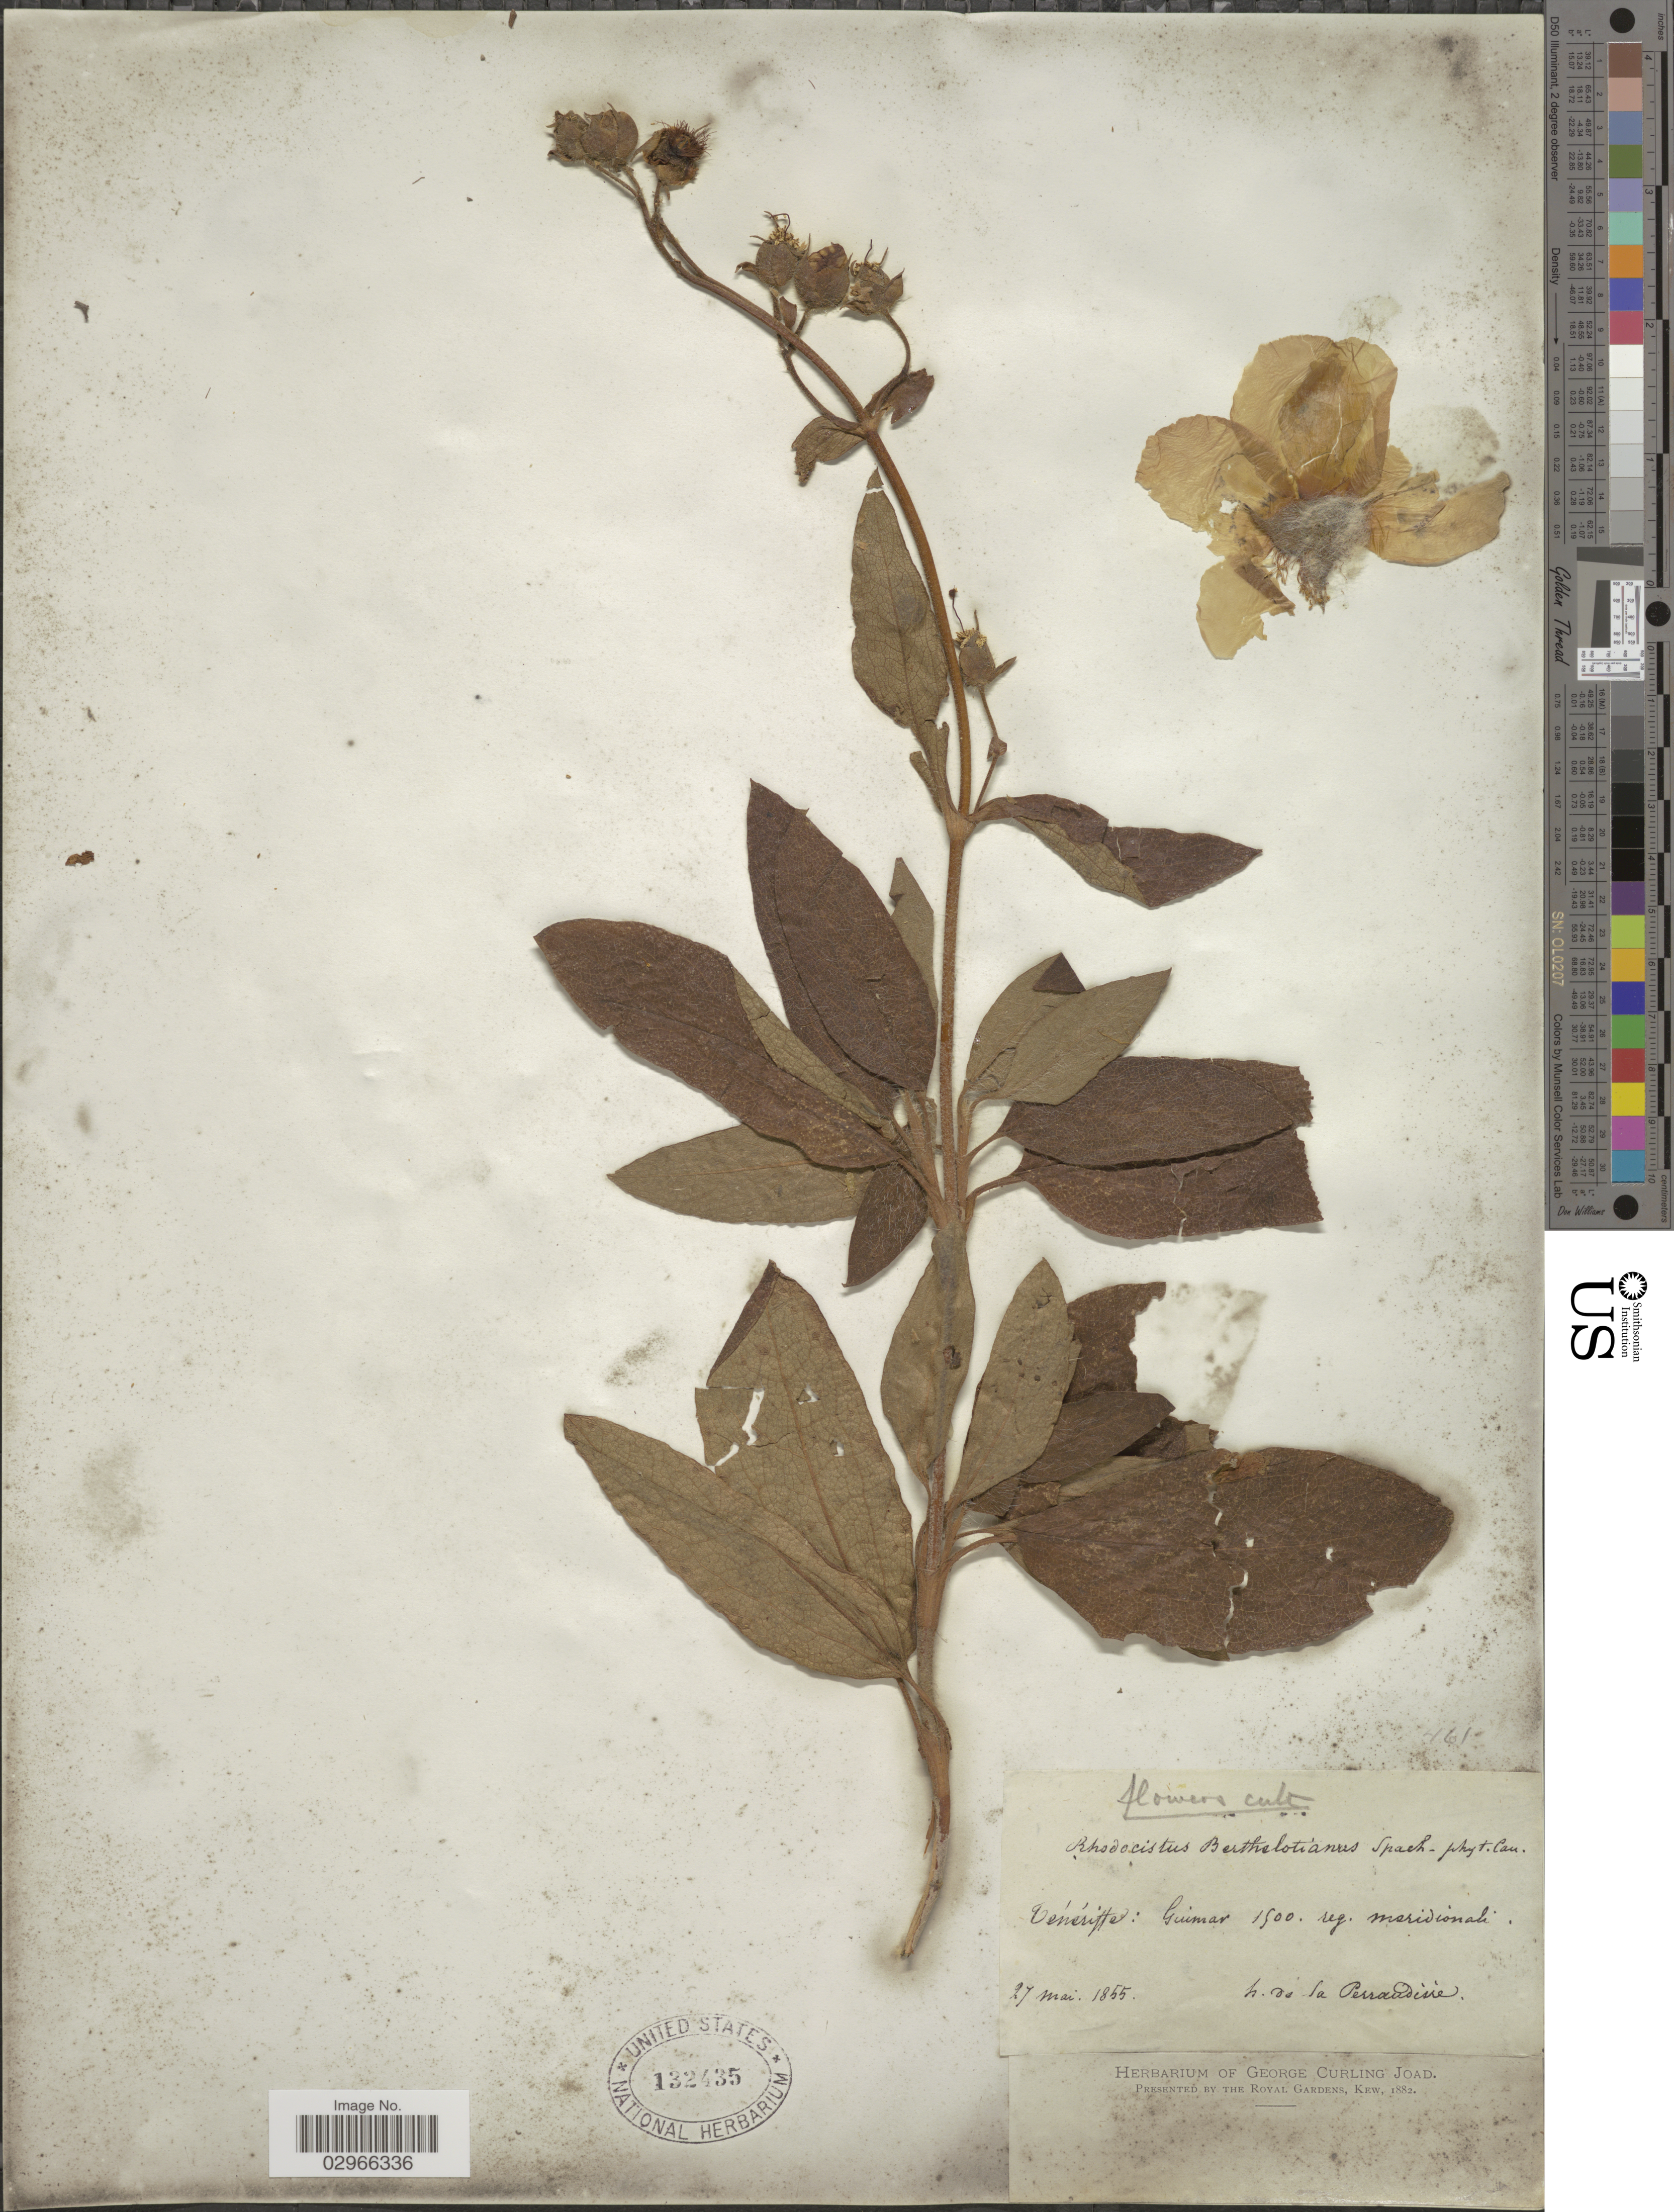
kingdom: Plantae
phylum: Tracheophyta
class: Magnoliopsida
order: Malvales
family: Cistaceae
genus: Cistus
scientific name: Cistus sp.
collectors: Perraudierè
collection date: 1855-05-27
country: Spain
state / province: Canarias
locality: Ténériffe: Guimar, ref. meridionali.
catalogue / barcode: US 132435